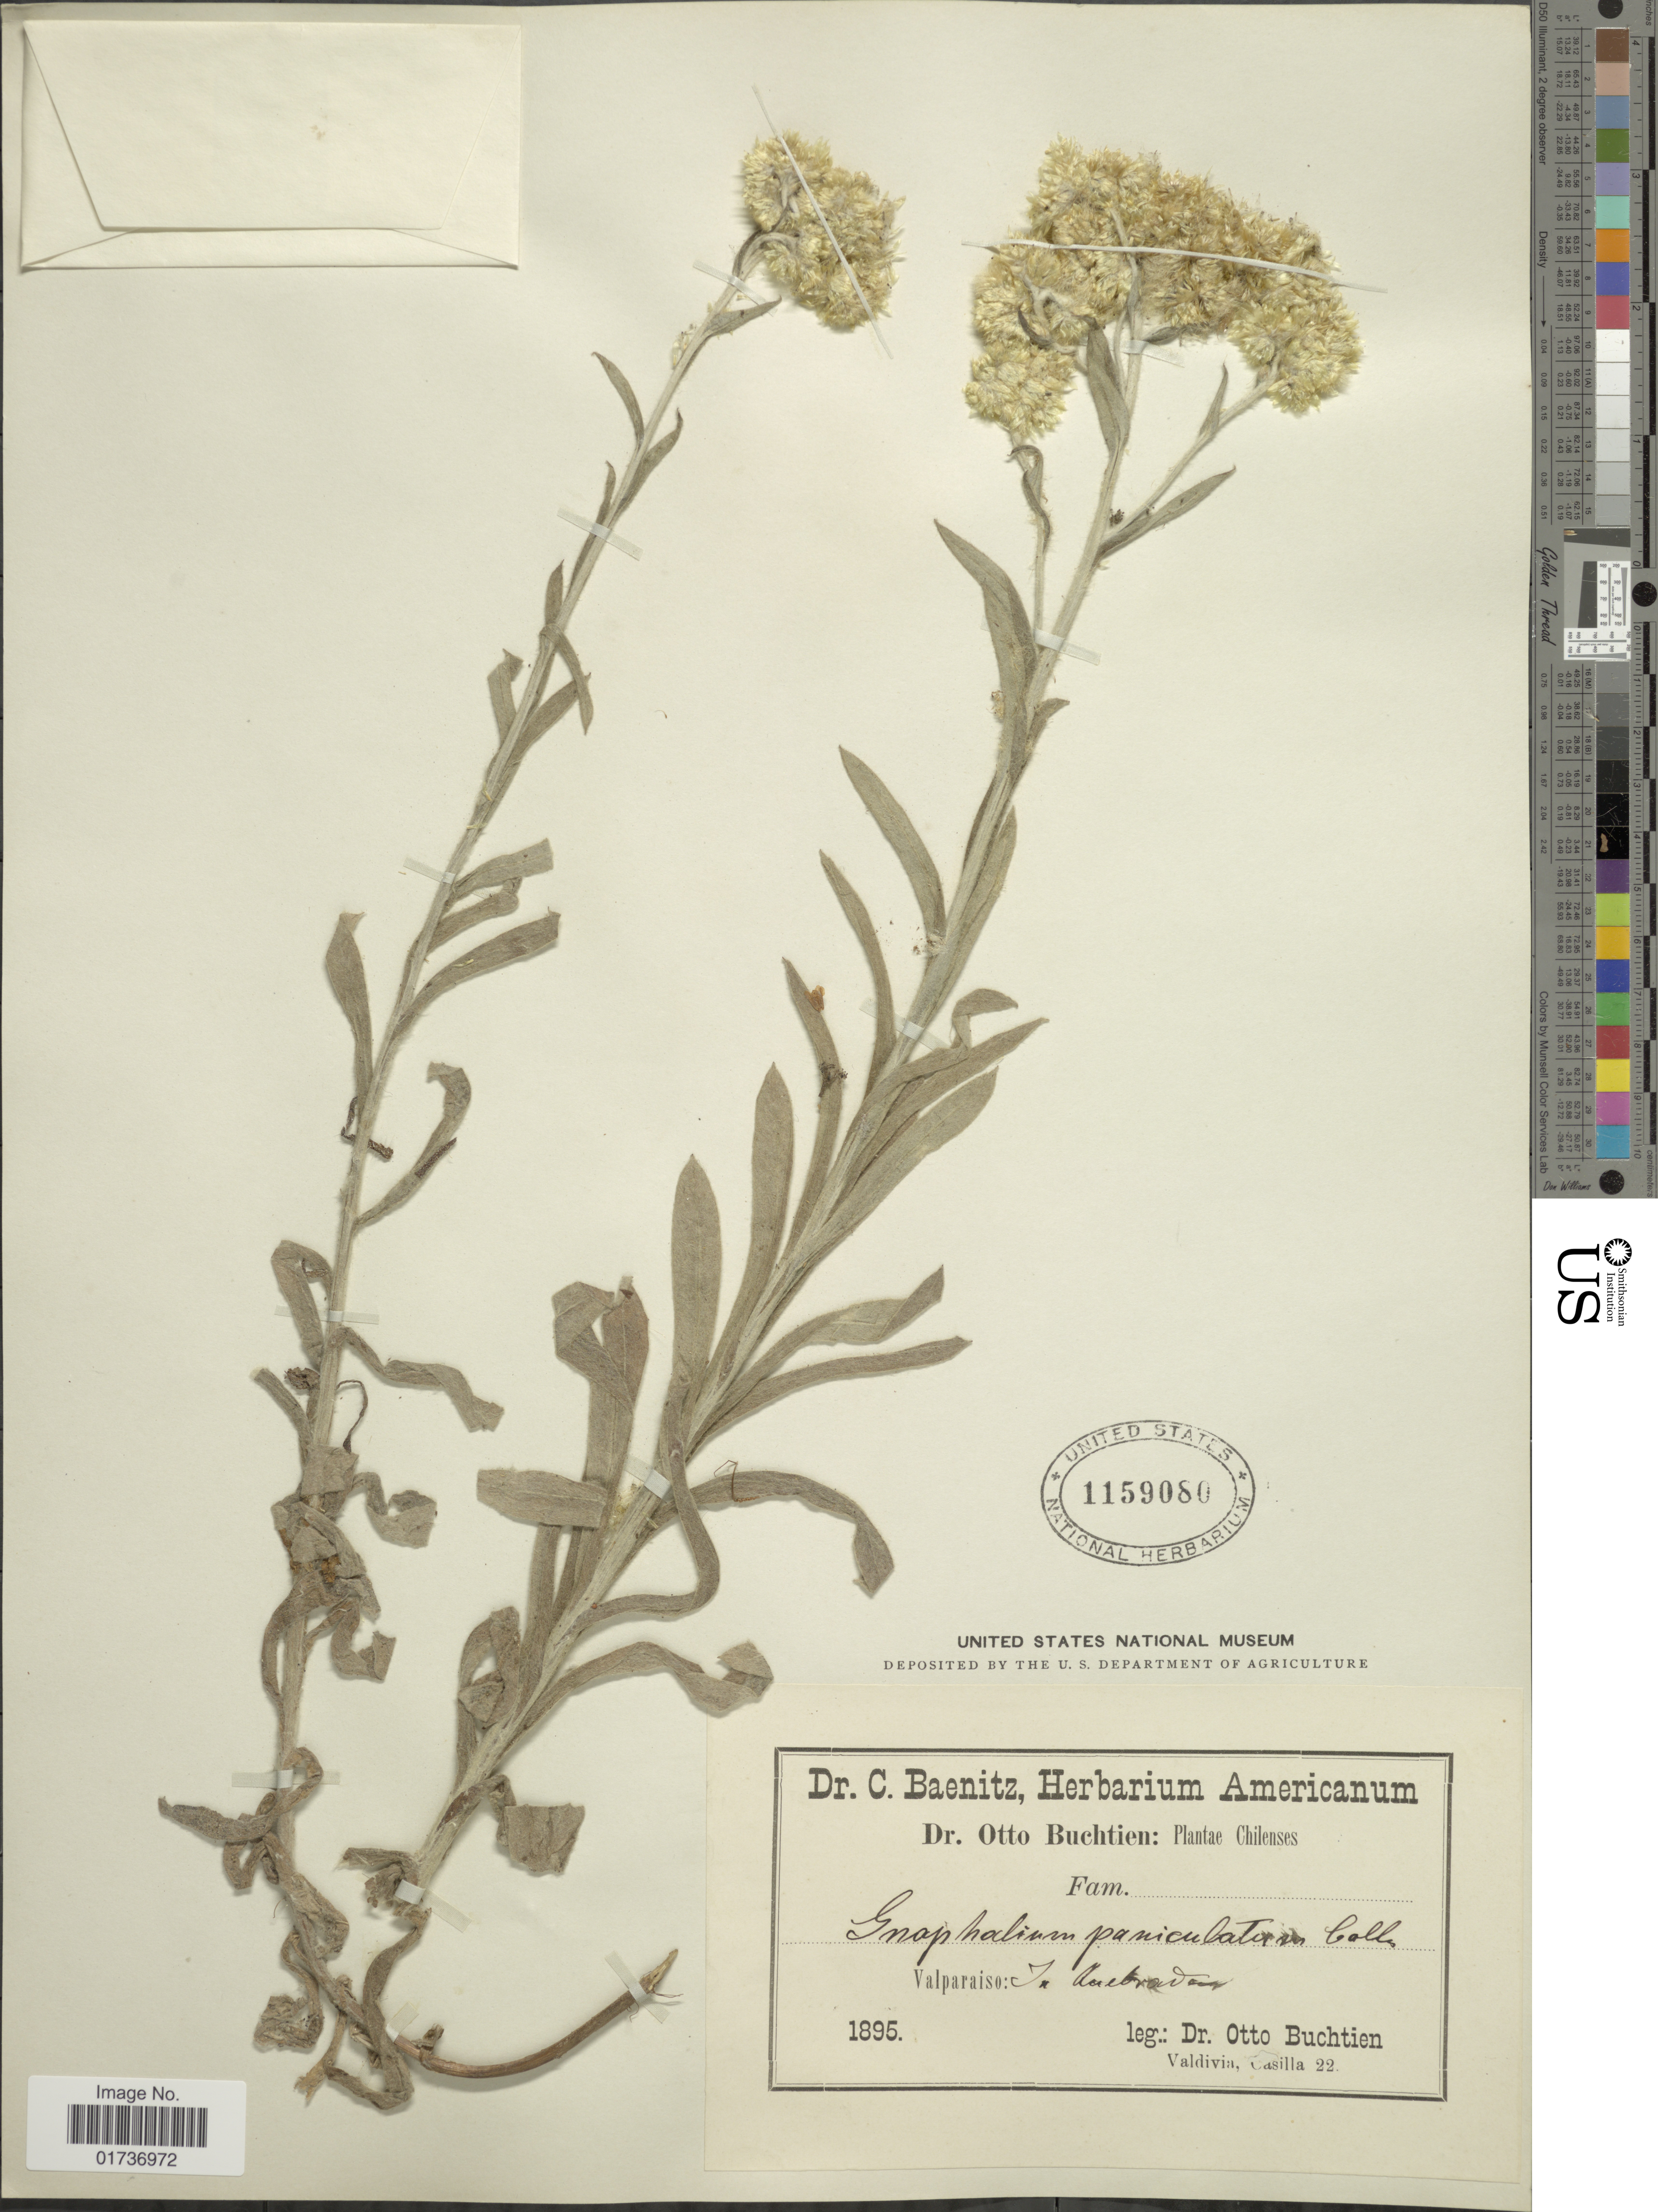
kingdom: Plantae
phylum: Tracheophyta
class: Magnoliopsida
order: Asterales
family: Asteraceae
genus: Gnaphalium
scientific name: Gnaphalium cheiranthifolium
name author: Bertero ex Lam.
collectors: O. Buchtien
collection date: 1895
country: Chile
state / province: Valparaíso (V)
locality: La Quebrada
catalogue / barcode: US 1159080